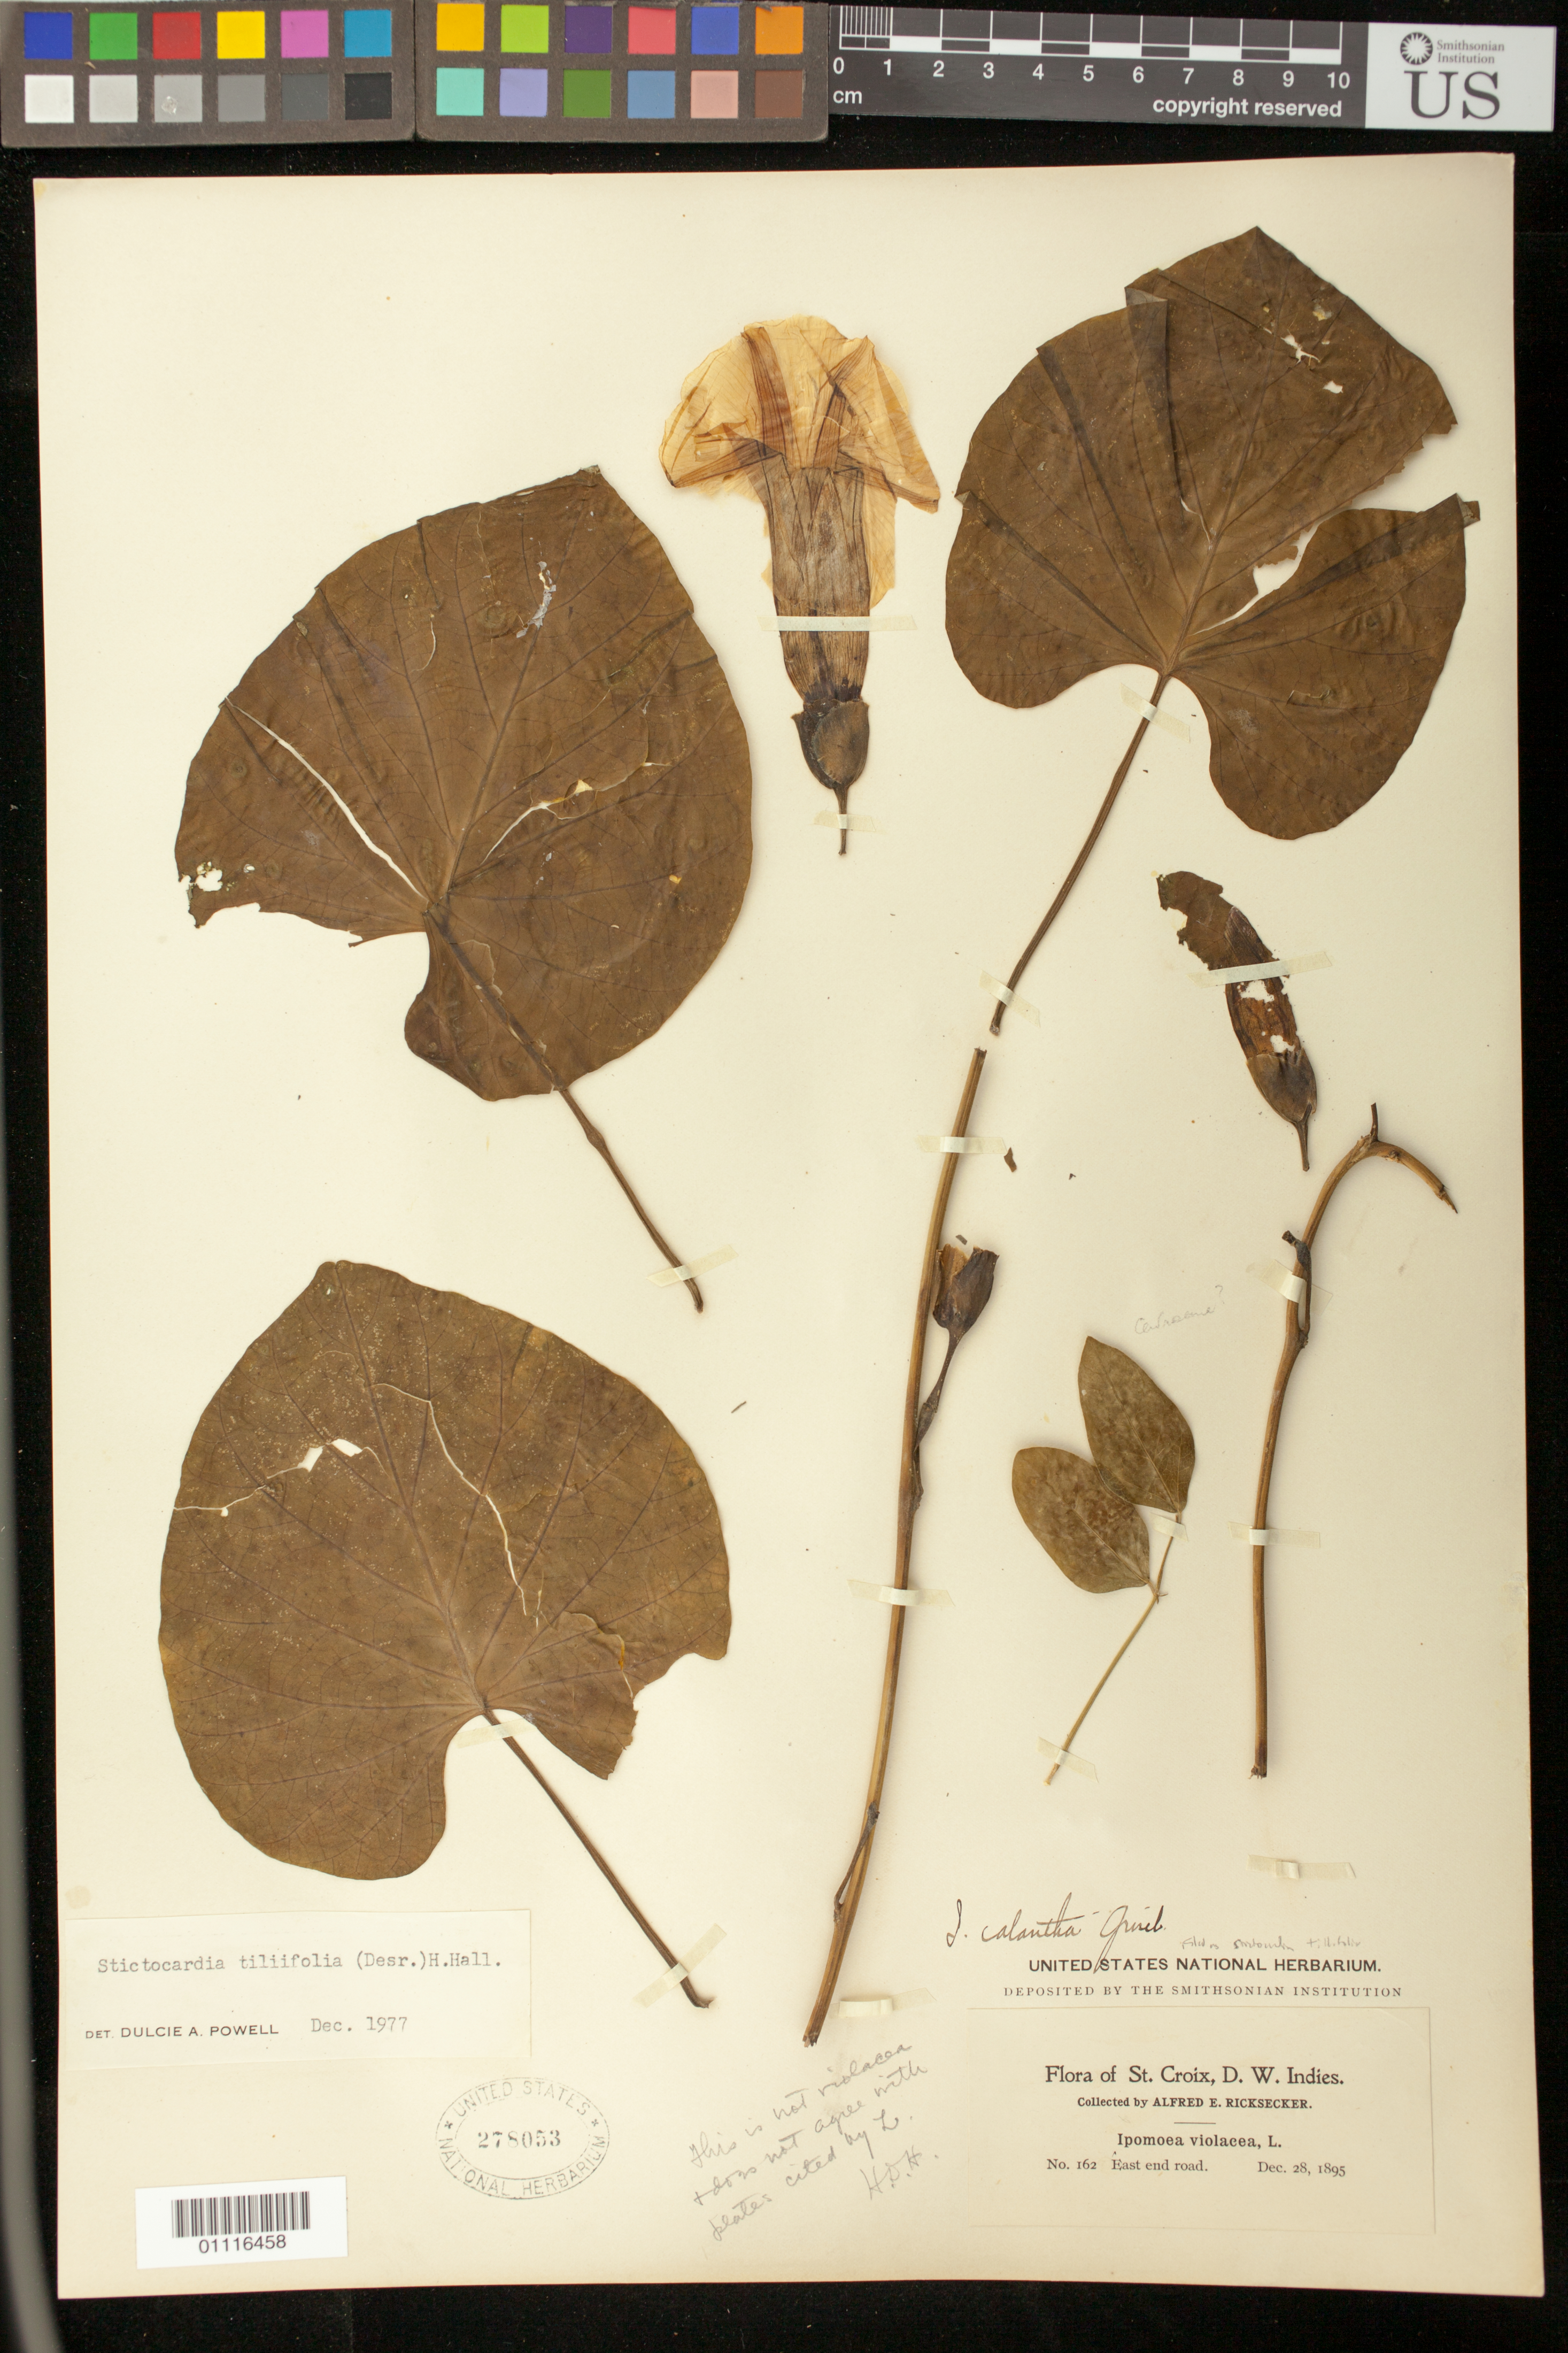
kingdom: Plantae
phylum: Tracheophyta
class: Magnoliopsida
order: Solanales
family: Convolvulaceae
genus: Stictocardia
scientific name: Stictocardia tiliifolia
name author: (Desr.) Hallier f.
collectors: A. E. Ricksecker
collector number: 162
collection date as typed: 28 Dec 1895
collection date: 1895-12-28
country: U.S. Virgin Islands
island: St. Croix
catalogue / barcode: US 278053